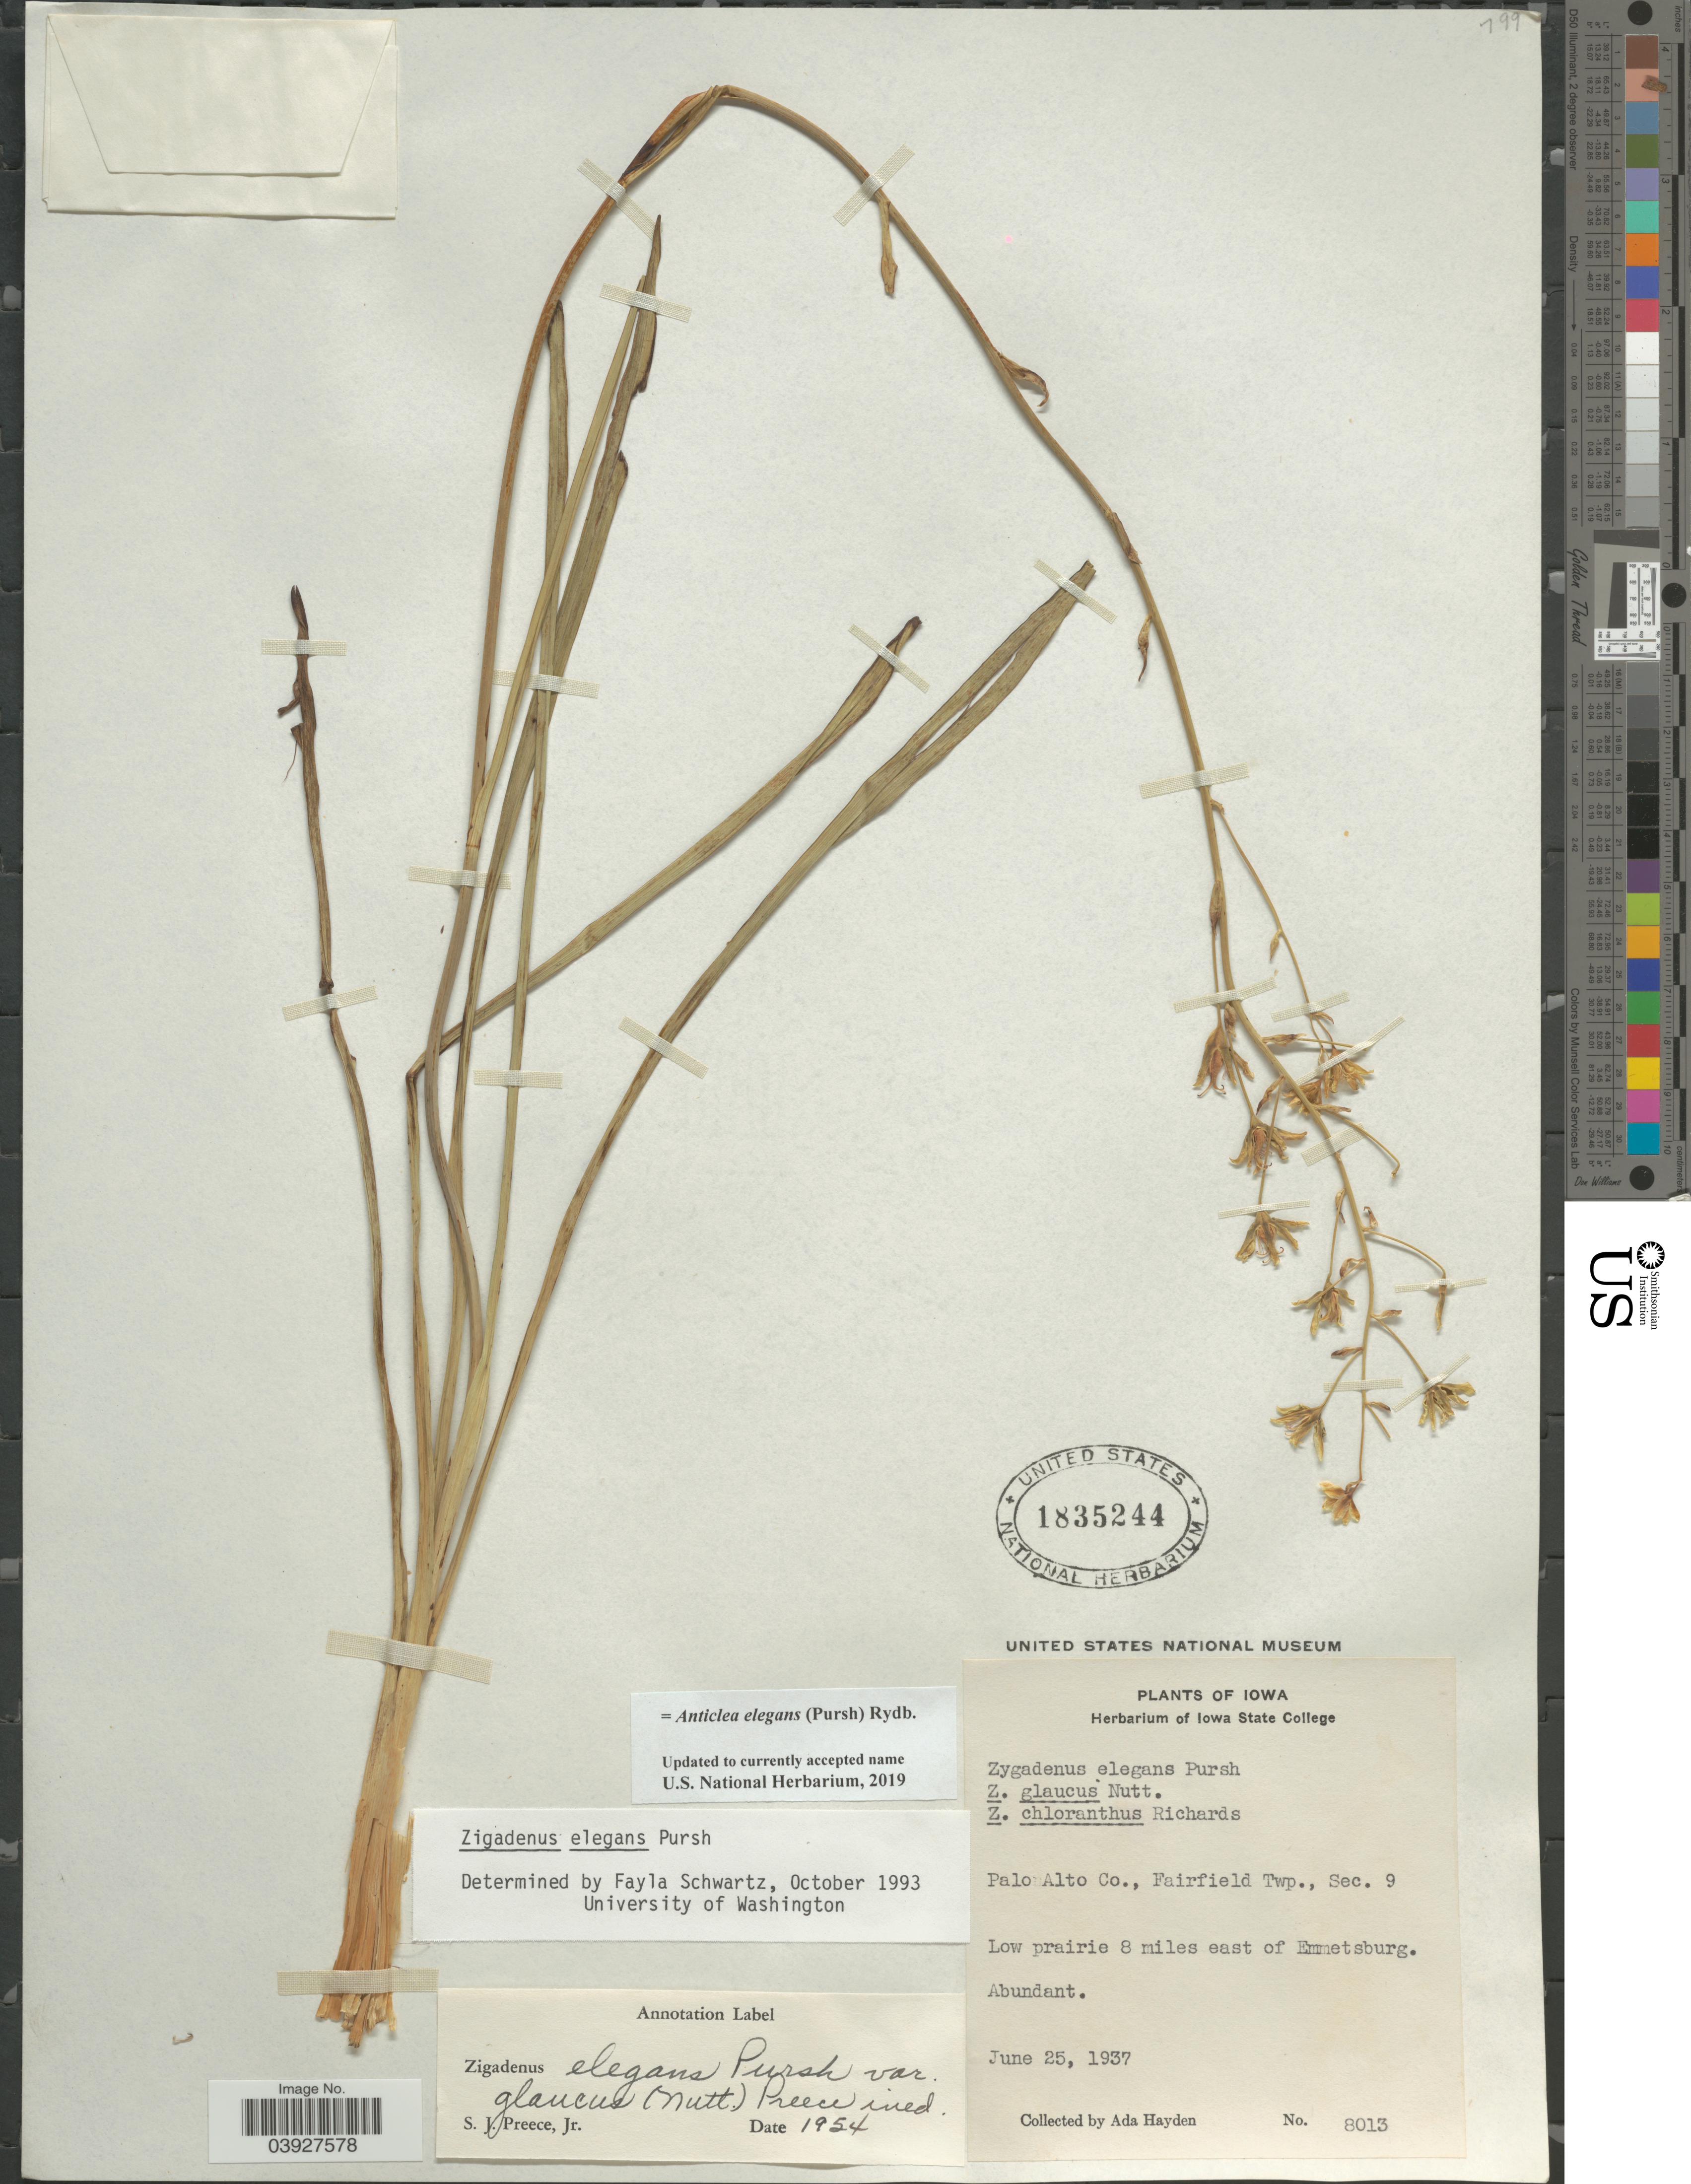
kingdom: Plantae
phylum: Tracheophyta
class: Liliopsida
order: Liliales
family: Melanthiaceae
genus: Anticlea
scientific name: Anticlea elegans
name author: (Pursh) Rydb.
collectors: Ada Hayden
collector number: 8013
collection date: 1937-06-25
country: United States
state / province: Iowa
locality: Palo Alto Co., Fairfield Twp., Sec. 9. Low prairie 8 miles east of Emmetsburg.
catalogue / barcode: US 1835244